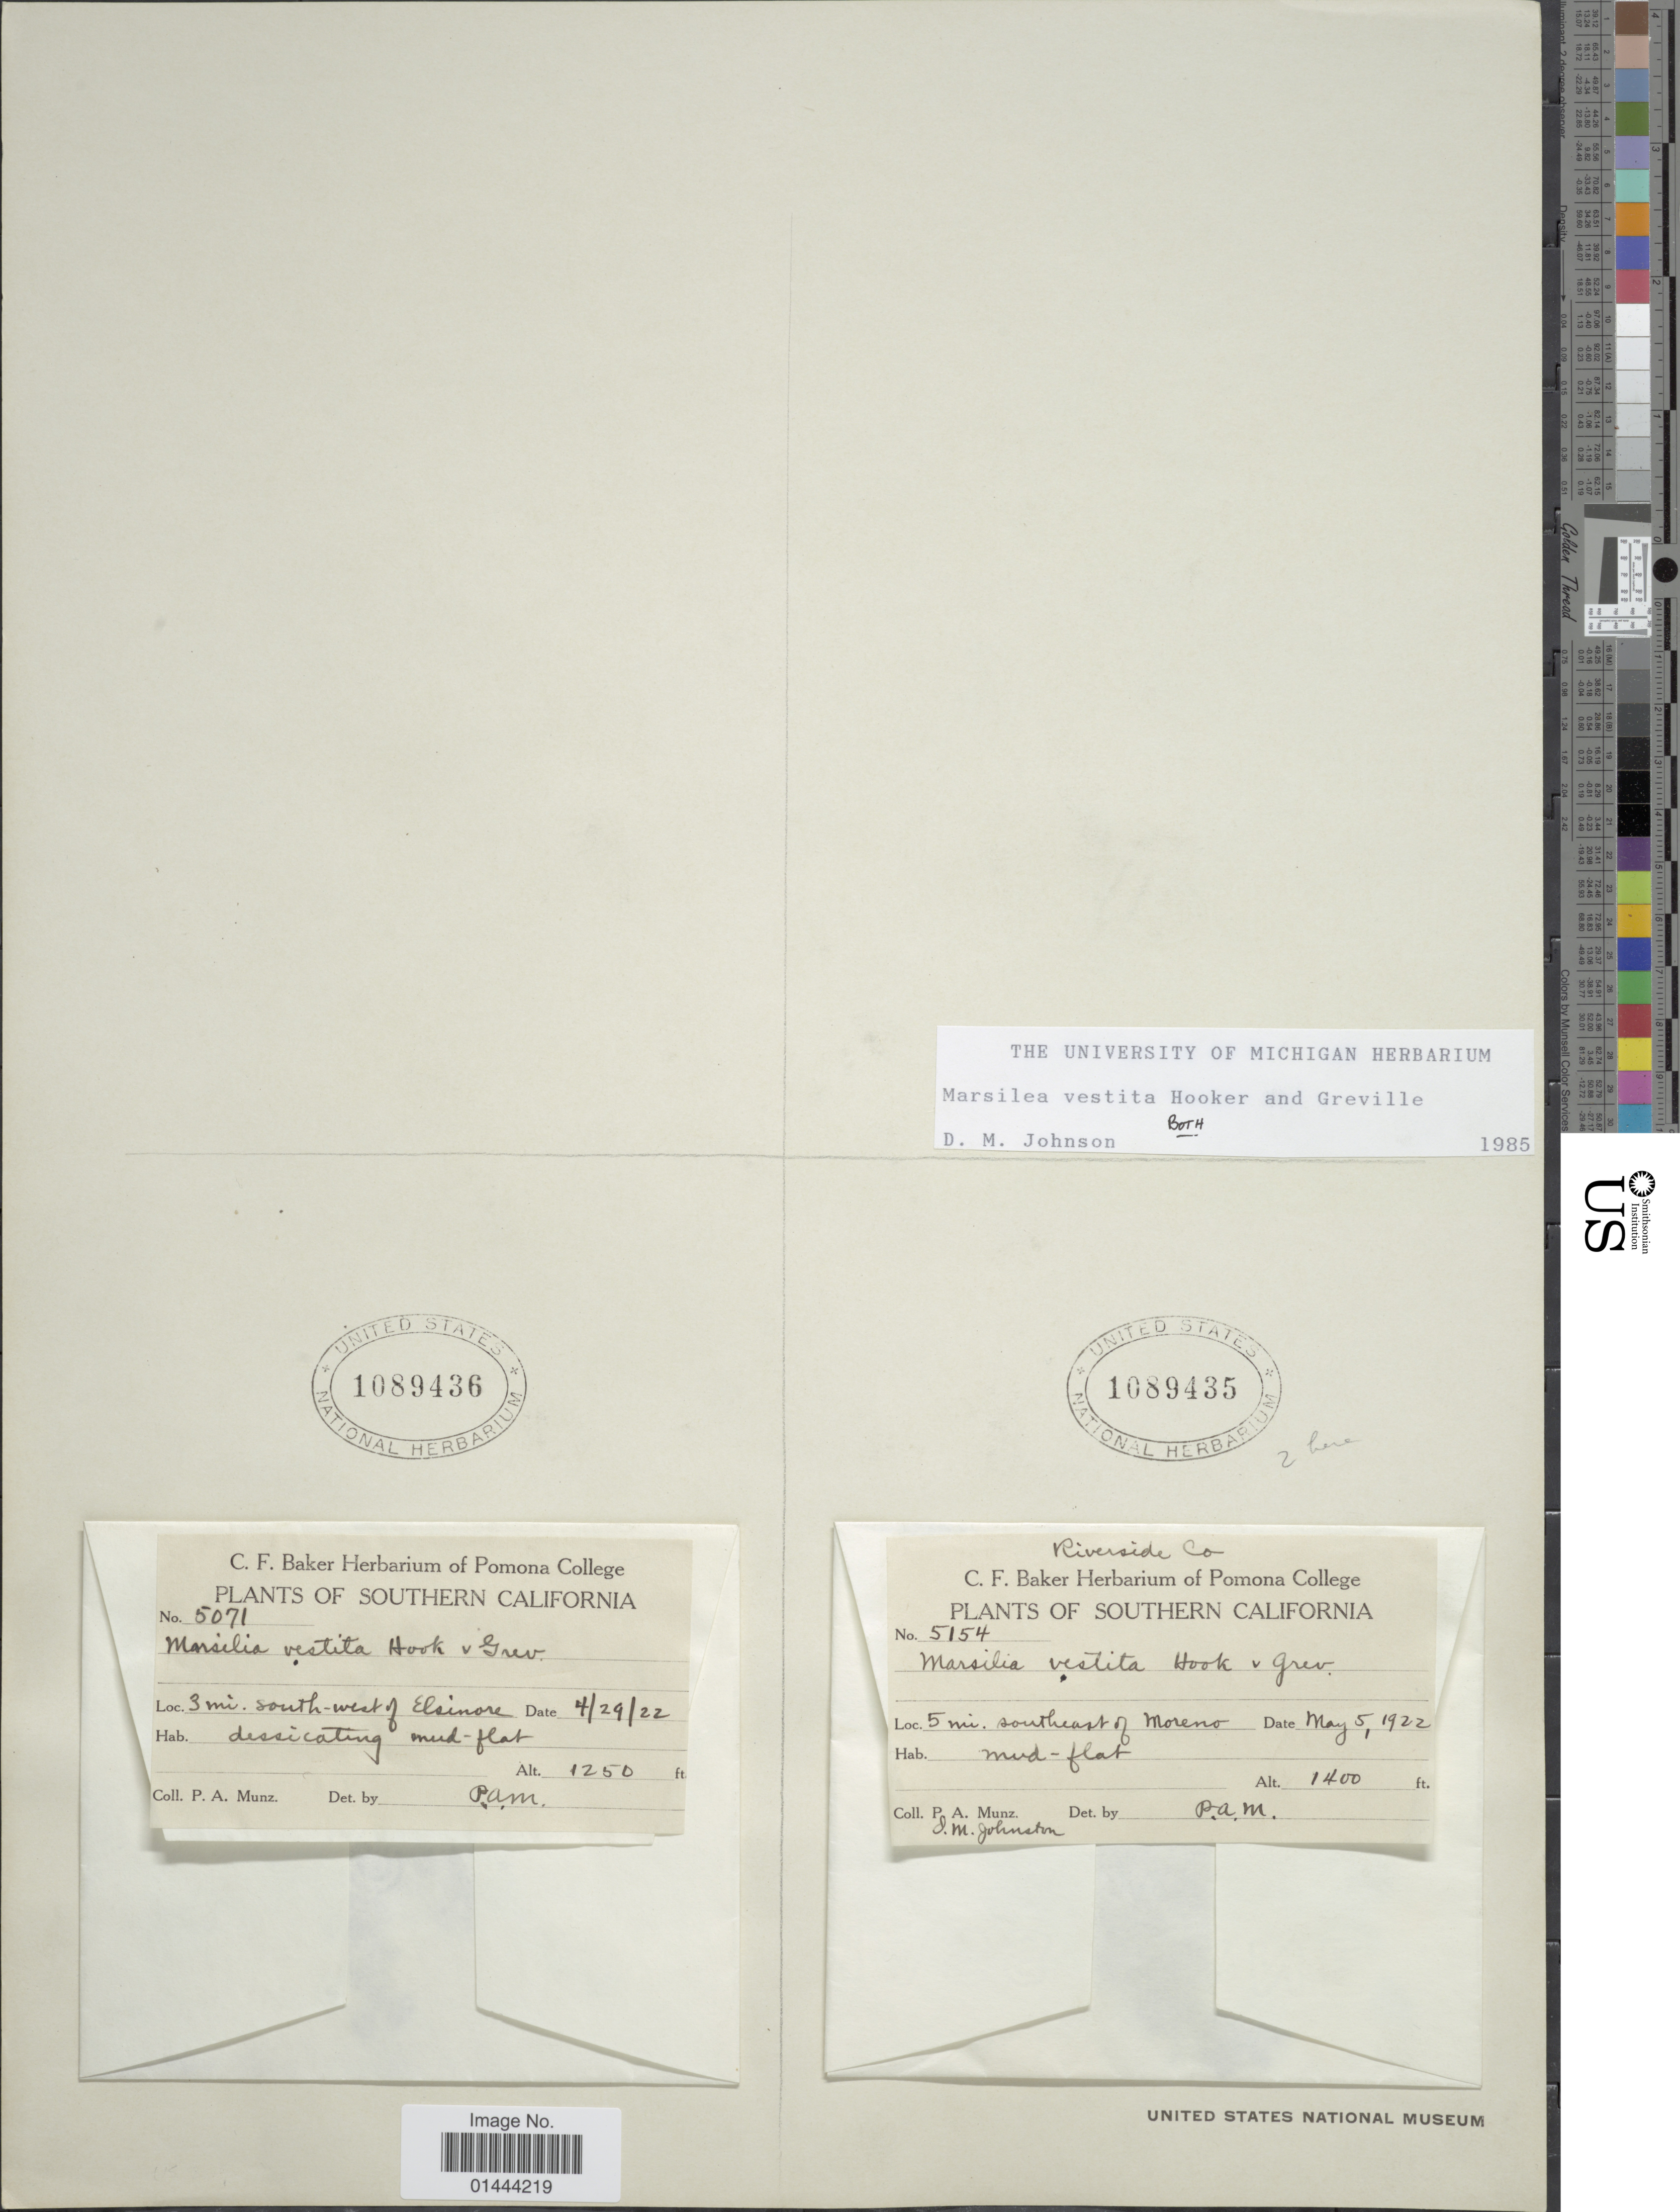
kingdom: Plantae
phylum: Tracheophyta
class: Polypodiopsida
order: Salviniales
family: Marsileaceae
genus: Marsilea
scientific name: Marsilea vestita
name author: Hook. & Grev.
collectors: P. A. Munz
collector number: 5071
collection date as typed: Transcribed d/m/y: 29/4/22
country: United States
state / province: California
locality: Southern California, 3 mi. south-west of Elsimore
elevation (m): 381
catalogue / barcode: US 1089436-2